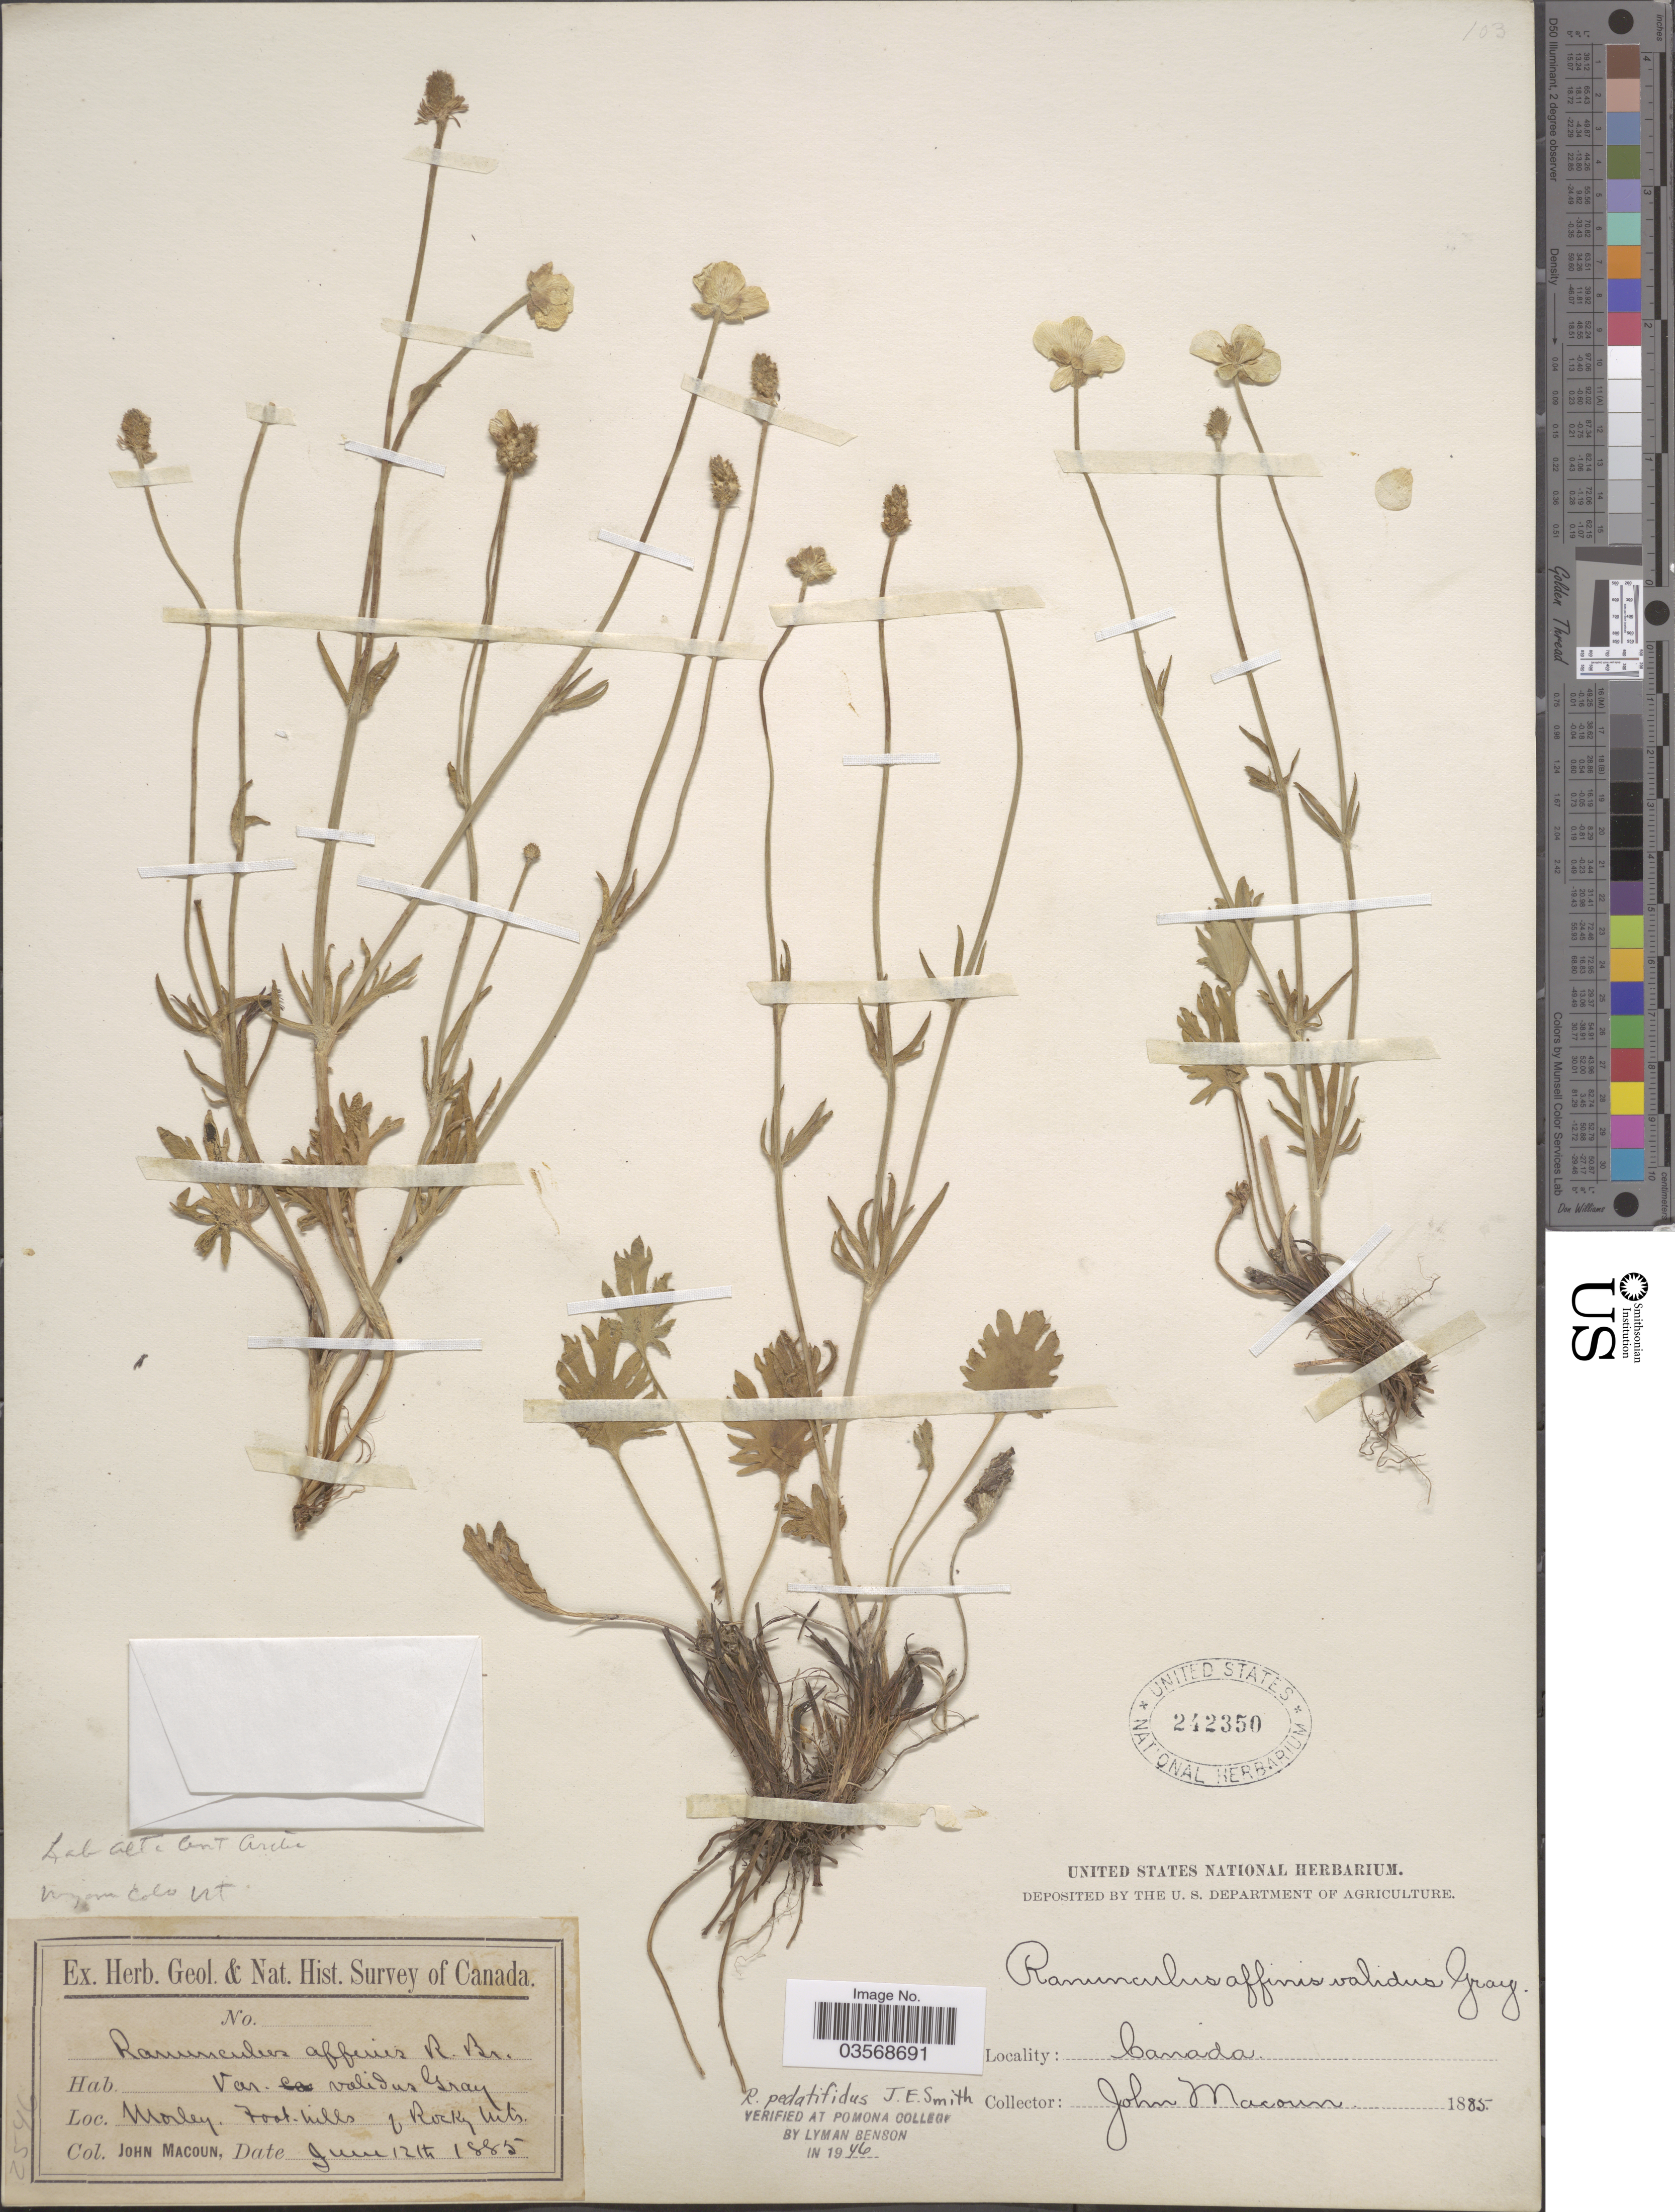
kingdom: Plantae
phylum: Tracheophyta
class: Magnoliopsida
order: Ranunculales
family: Ranunculaceae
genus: Ranunculus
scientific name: Ranunculus pedatifidus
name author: Sm.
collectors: J. Macoun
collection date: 1885-06-12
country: Canada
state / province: Alberta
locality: Morley. Foot Hills of Rocky Mts.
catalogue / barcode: US 242350